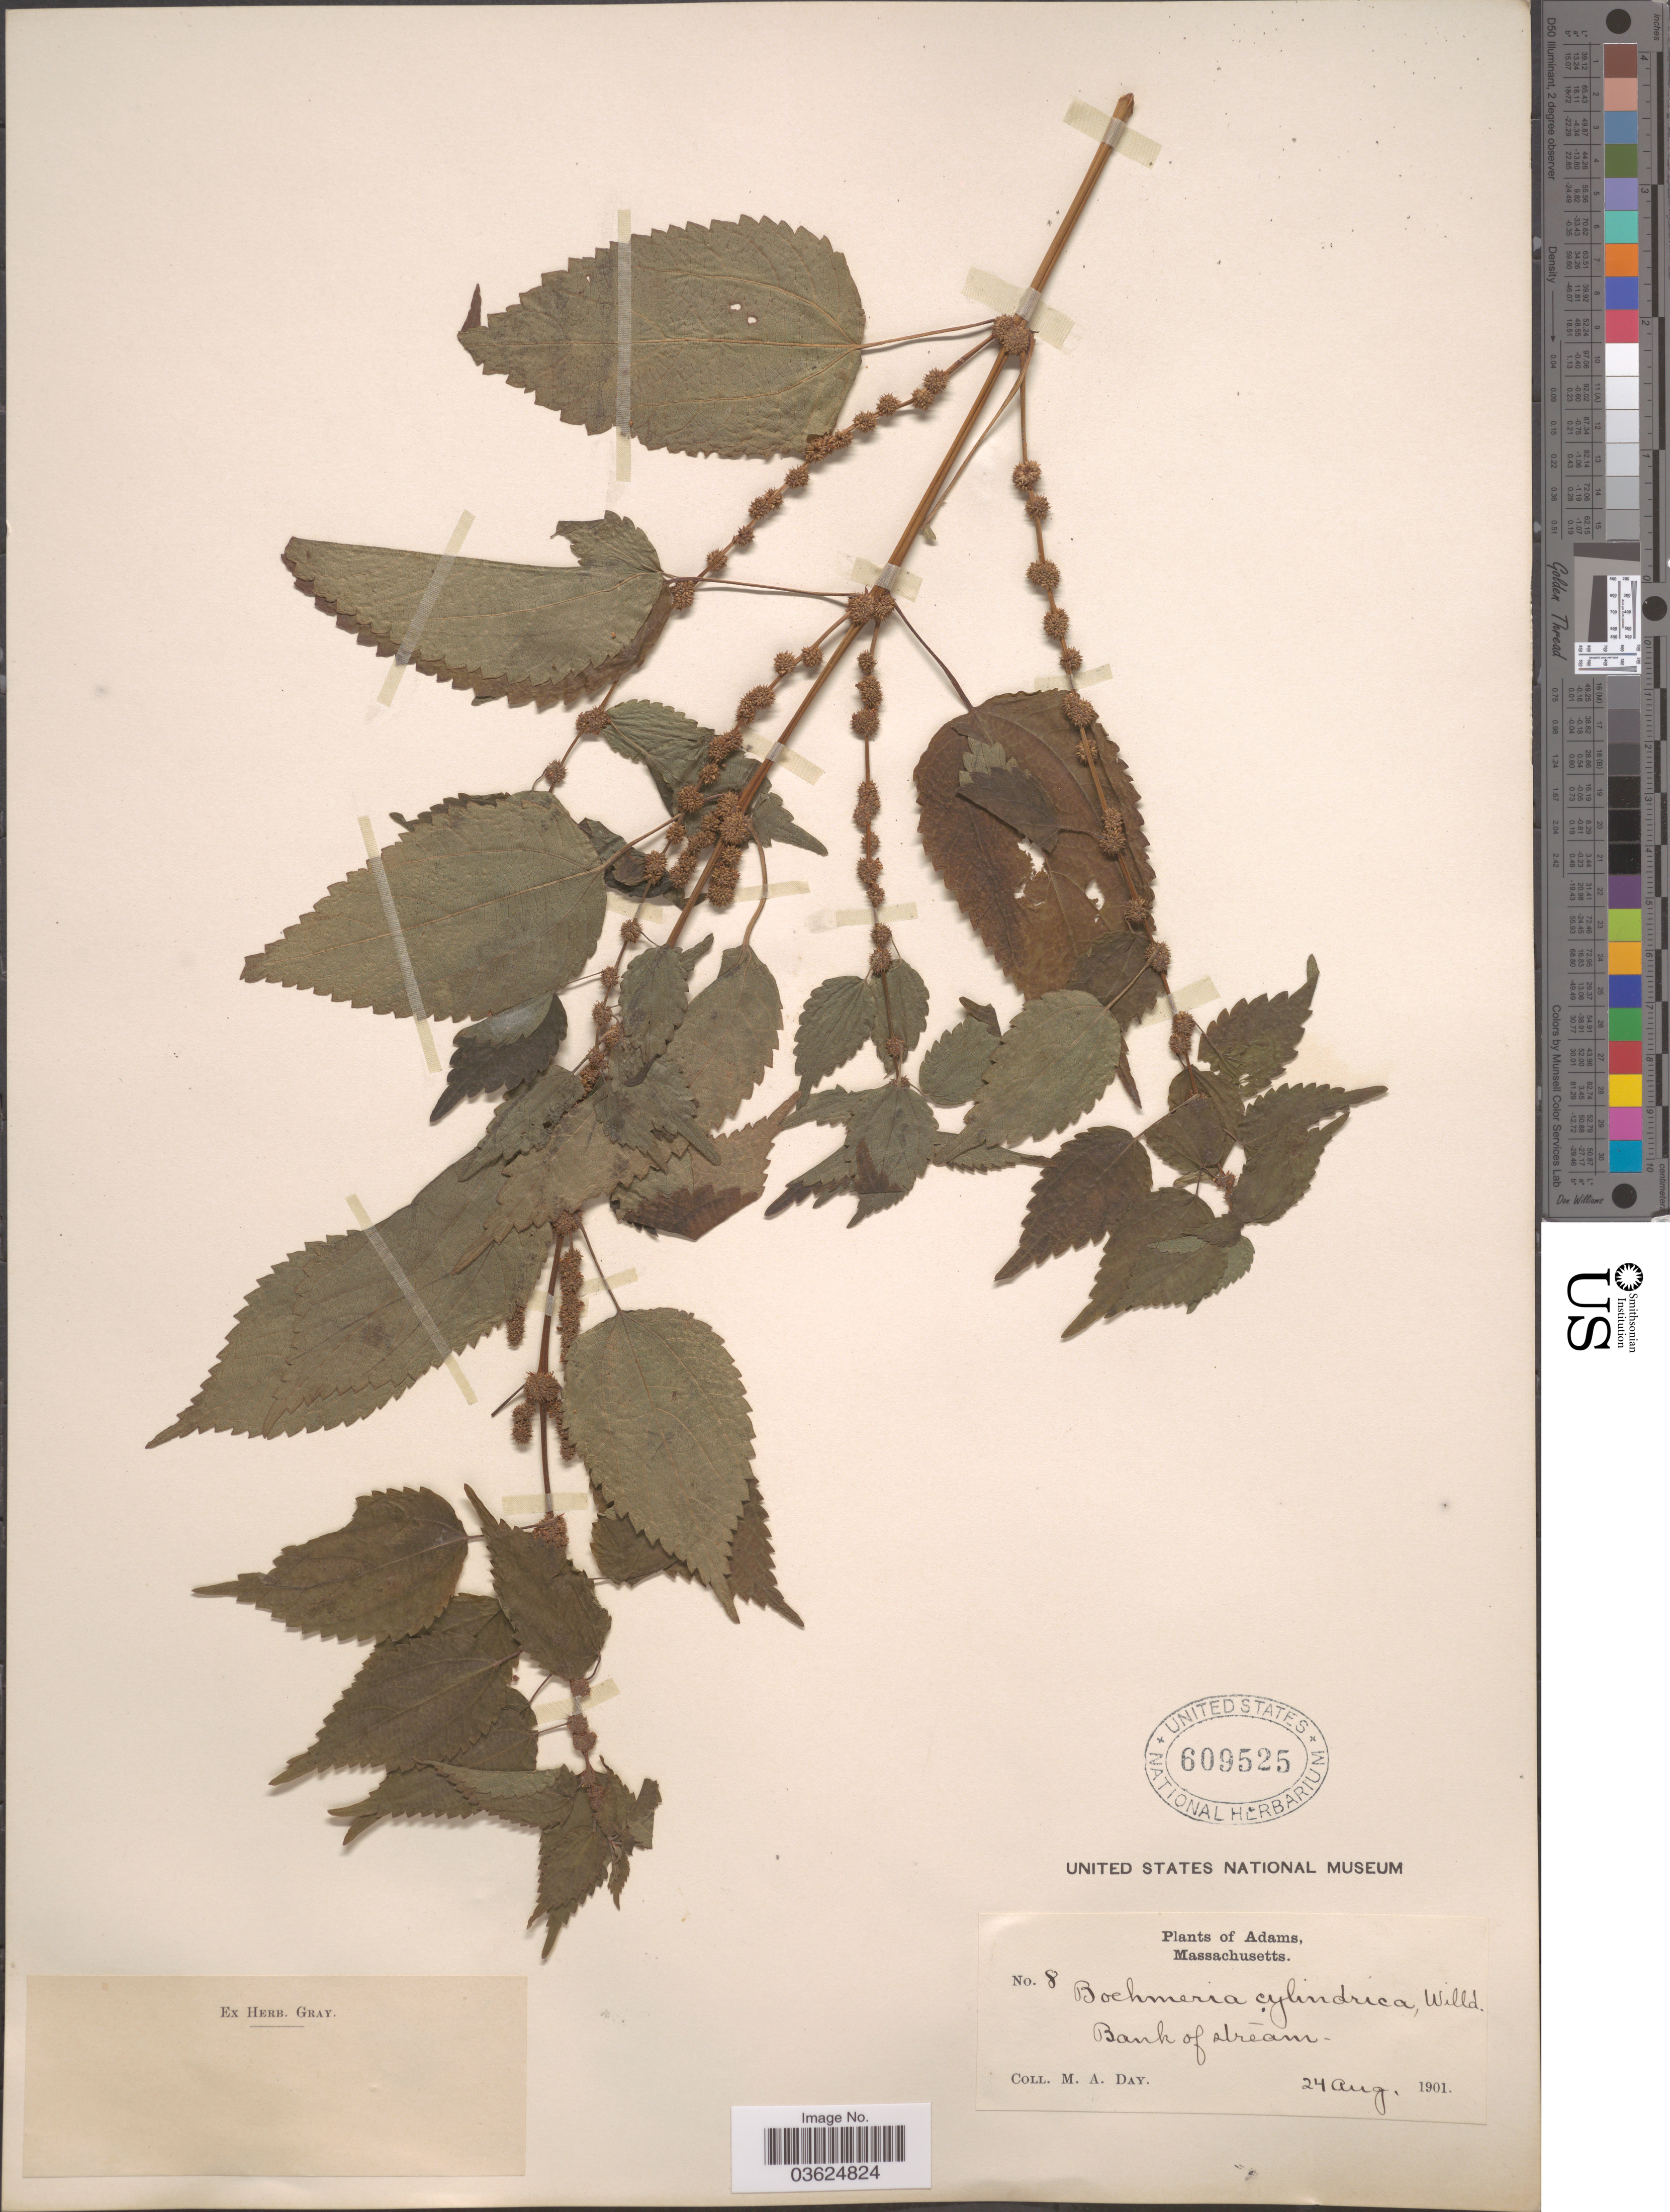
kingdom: Plantae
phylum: Tracheophyta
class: Magnoliopsida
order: Rosales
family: Urticaceae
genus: Boehmeria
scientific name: Boehmeria cylindrica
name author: (L.) Sw.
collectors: M. Day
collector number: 8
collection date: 1901-08-24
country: United States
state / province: Massachusetts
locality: Adams.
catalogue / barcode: US 609525